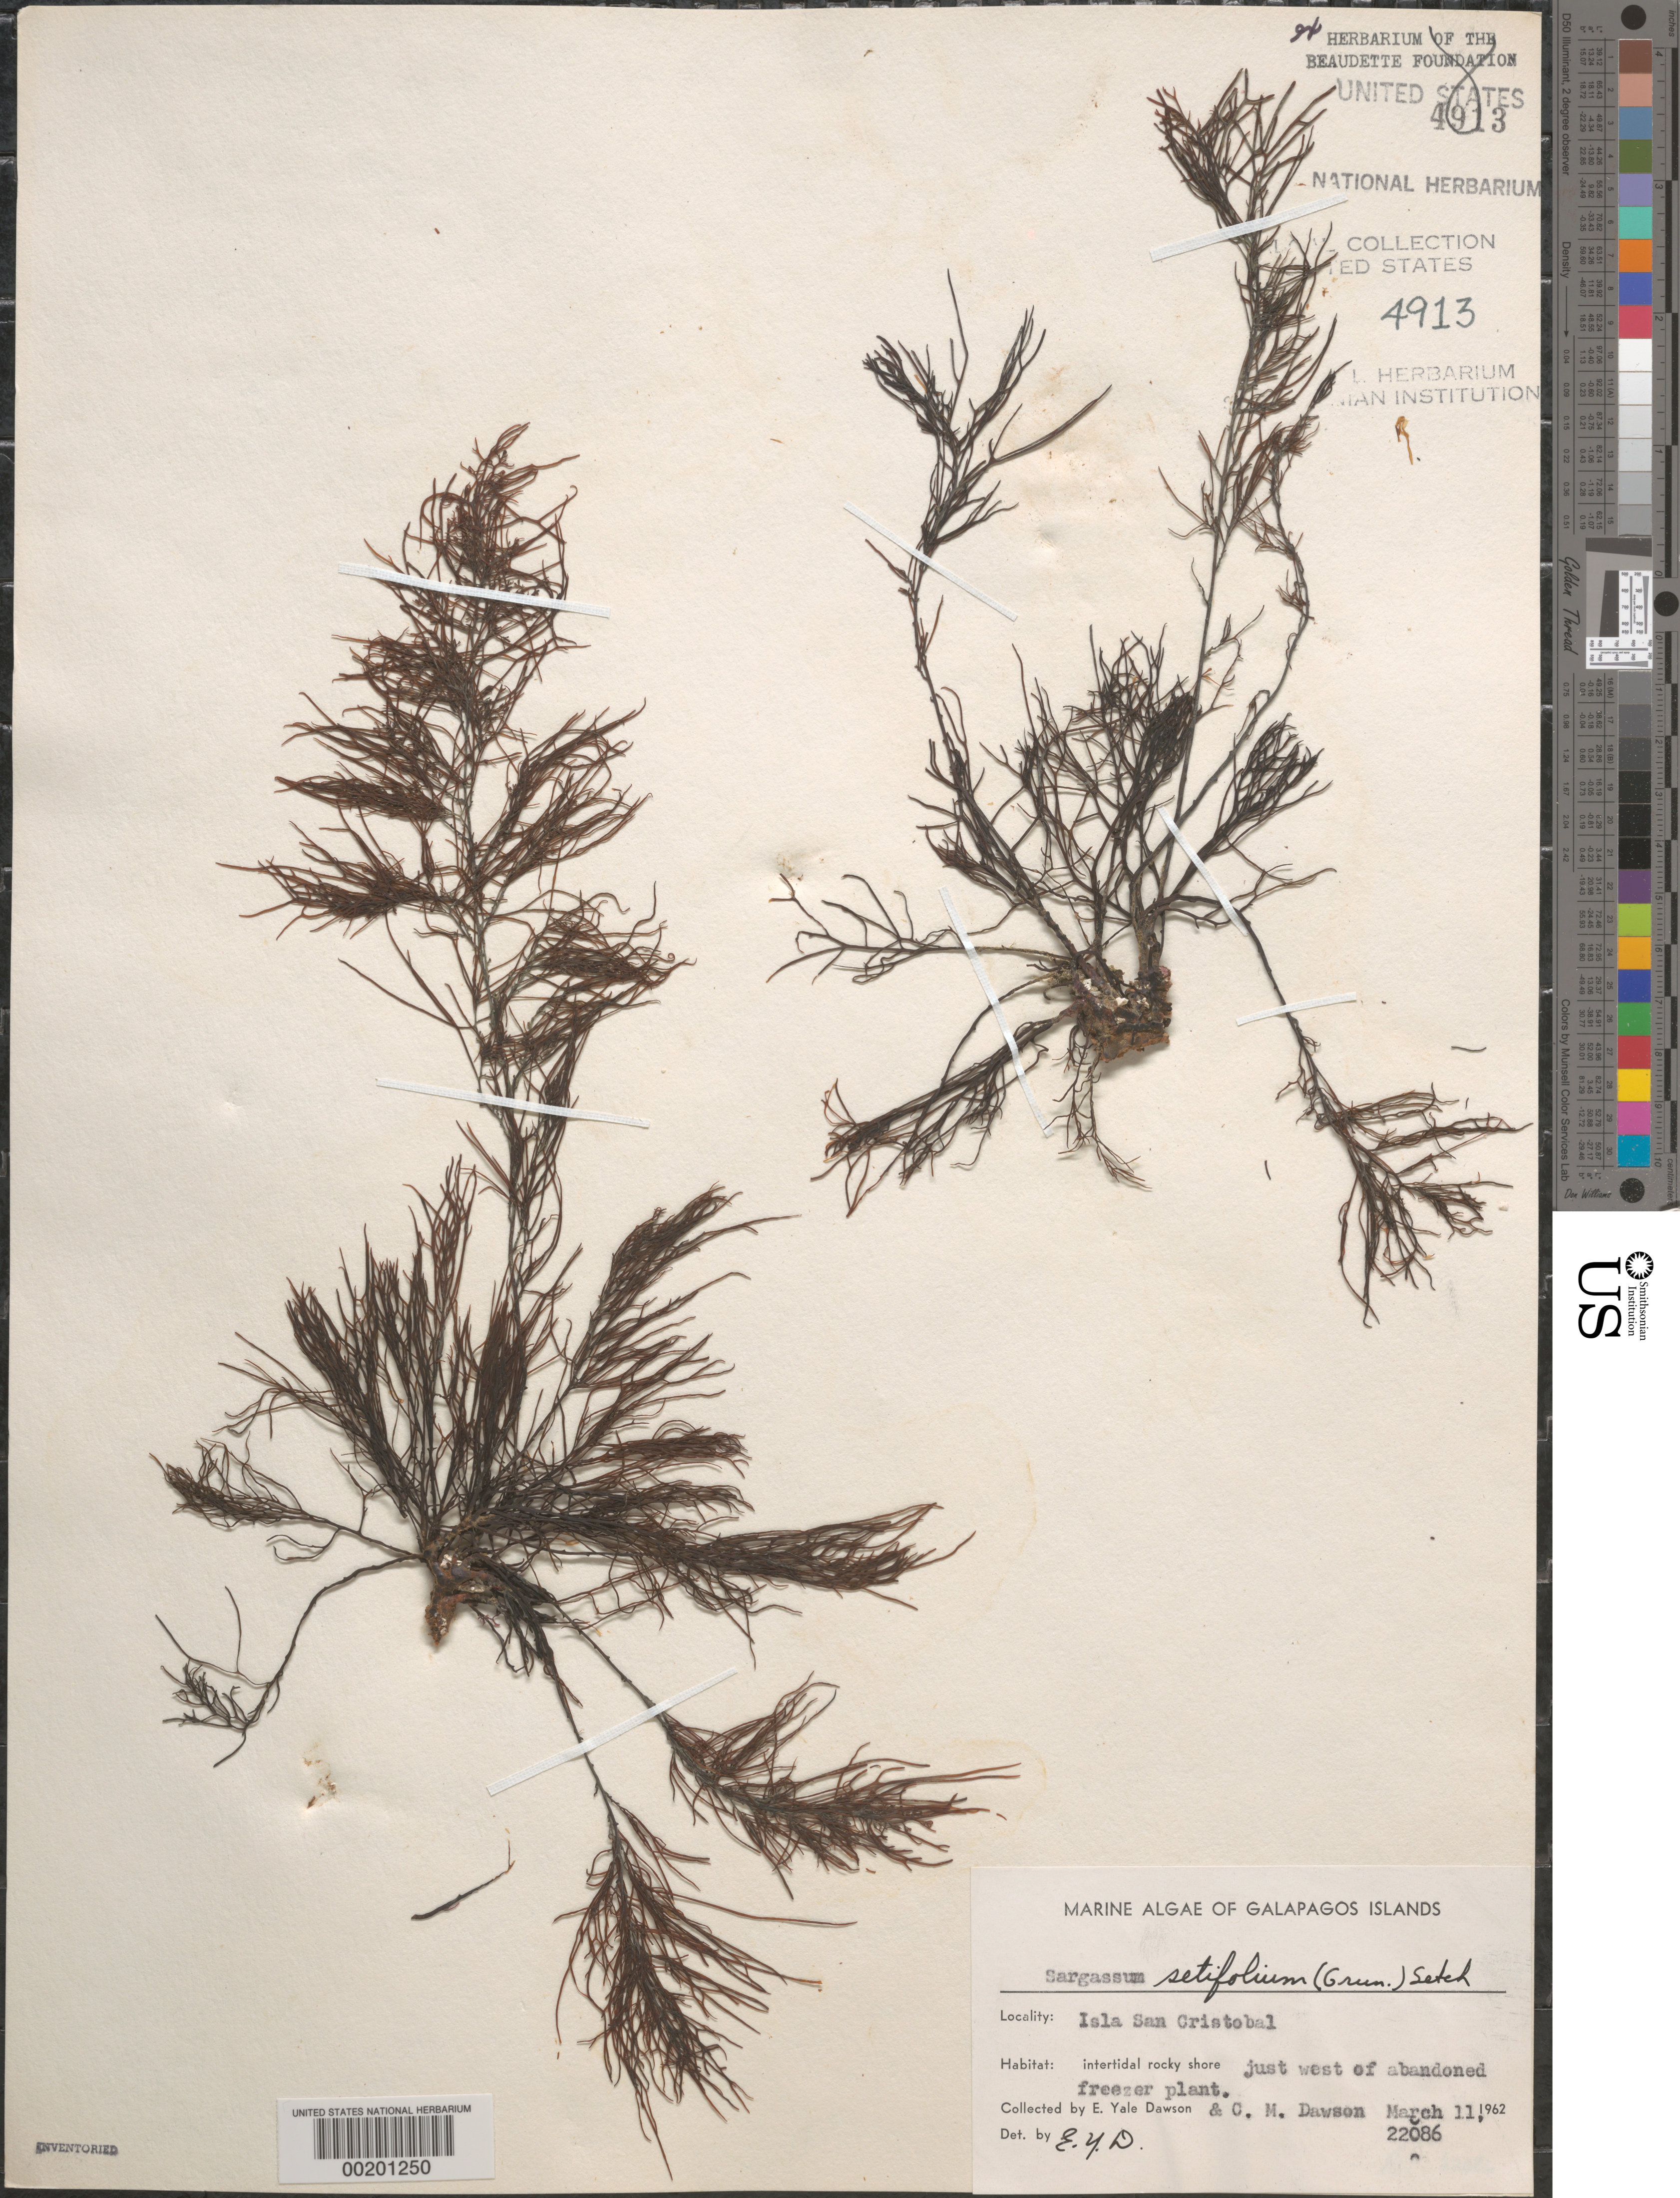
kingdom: Chromista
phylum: Ochrophyta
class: Phaeophyceae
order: Fucales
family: Sargassaceae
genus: Sargassum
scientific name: Sargassum setifolium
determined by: Dawson, E. Y.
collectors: E. Y. Dawson & C. M. Dawson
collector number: EYD 22086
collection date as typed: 11 Mar 1962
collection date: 1962-03-11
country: Ecuador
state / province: Colón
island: San Cristóbal [Chatham]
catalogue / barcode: US 4913